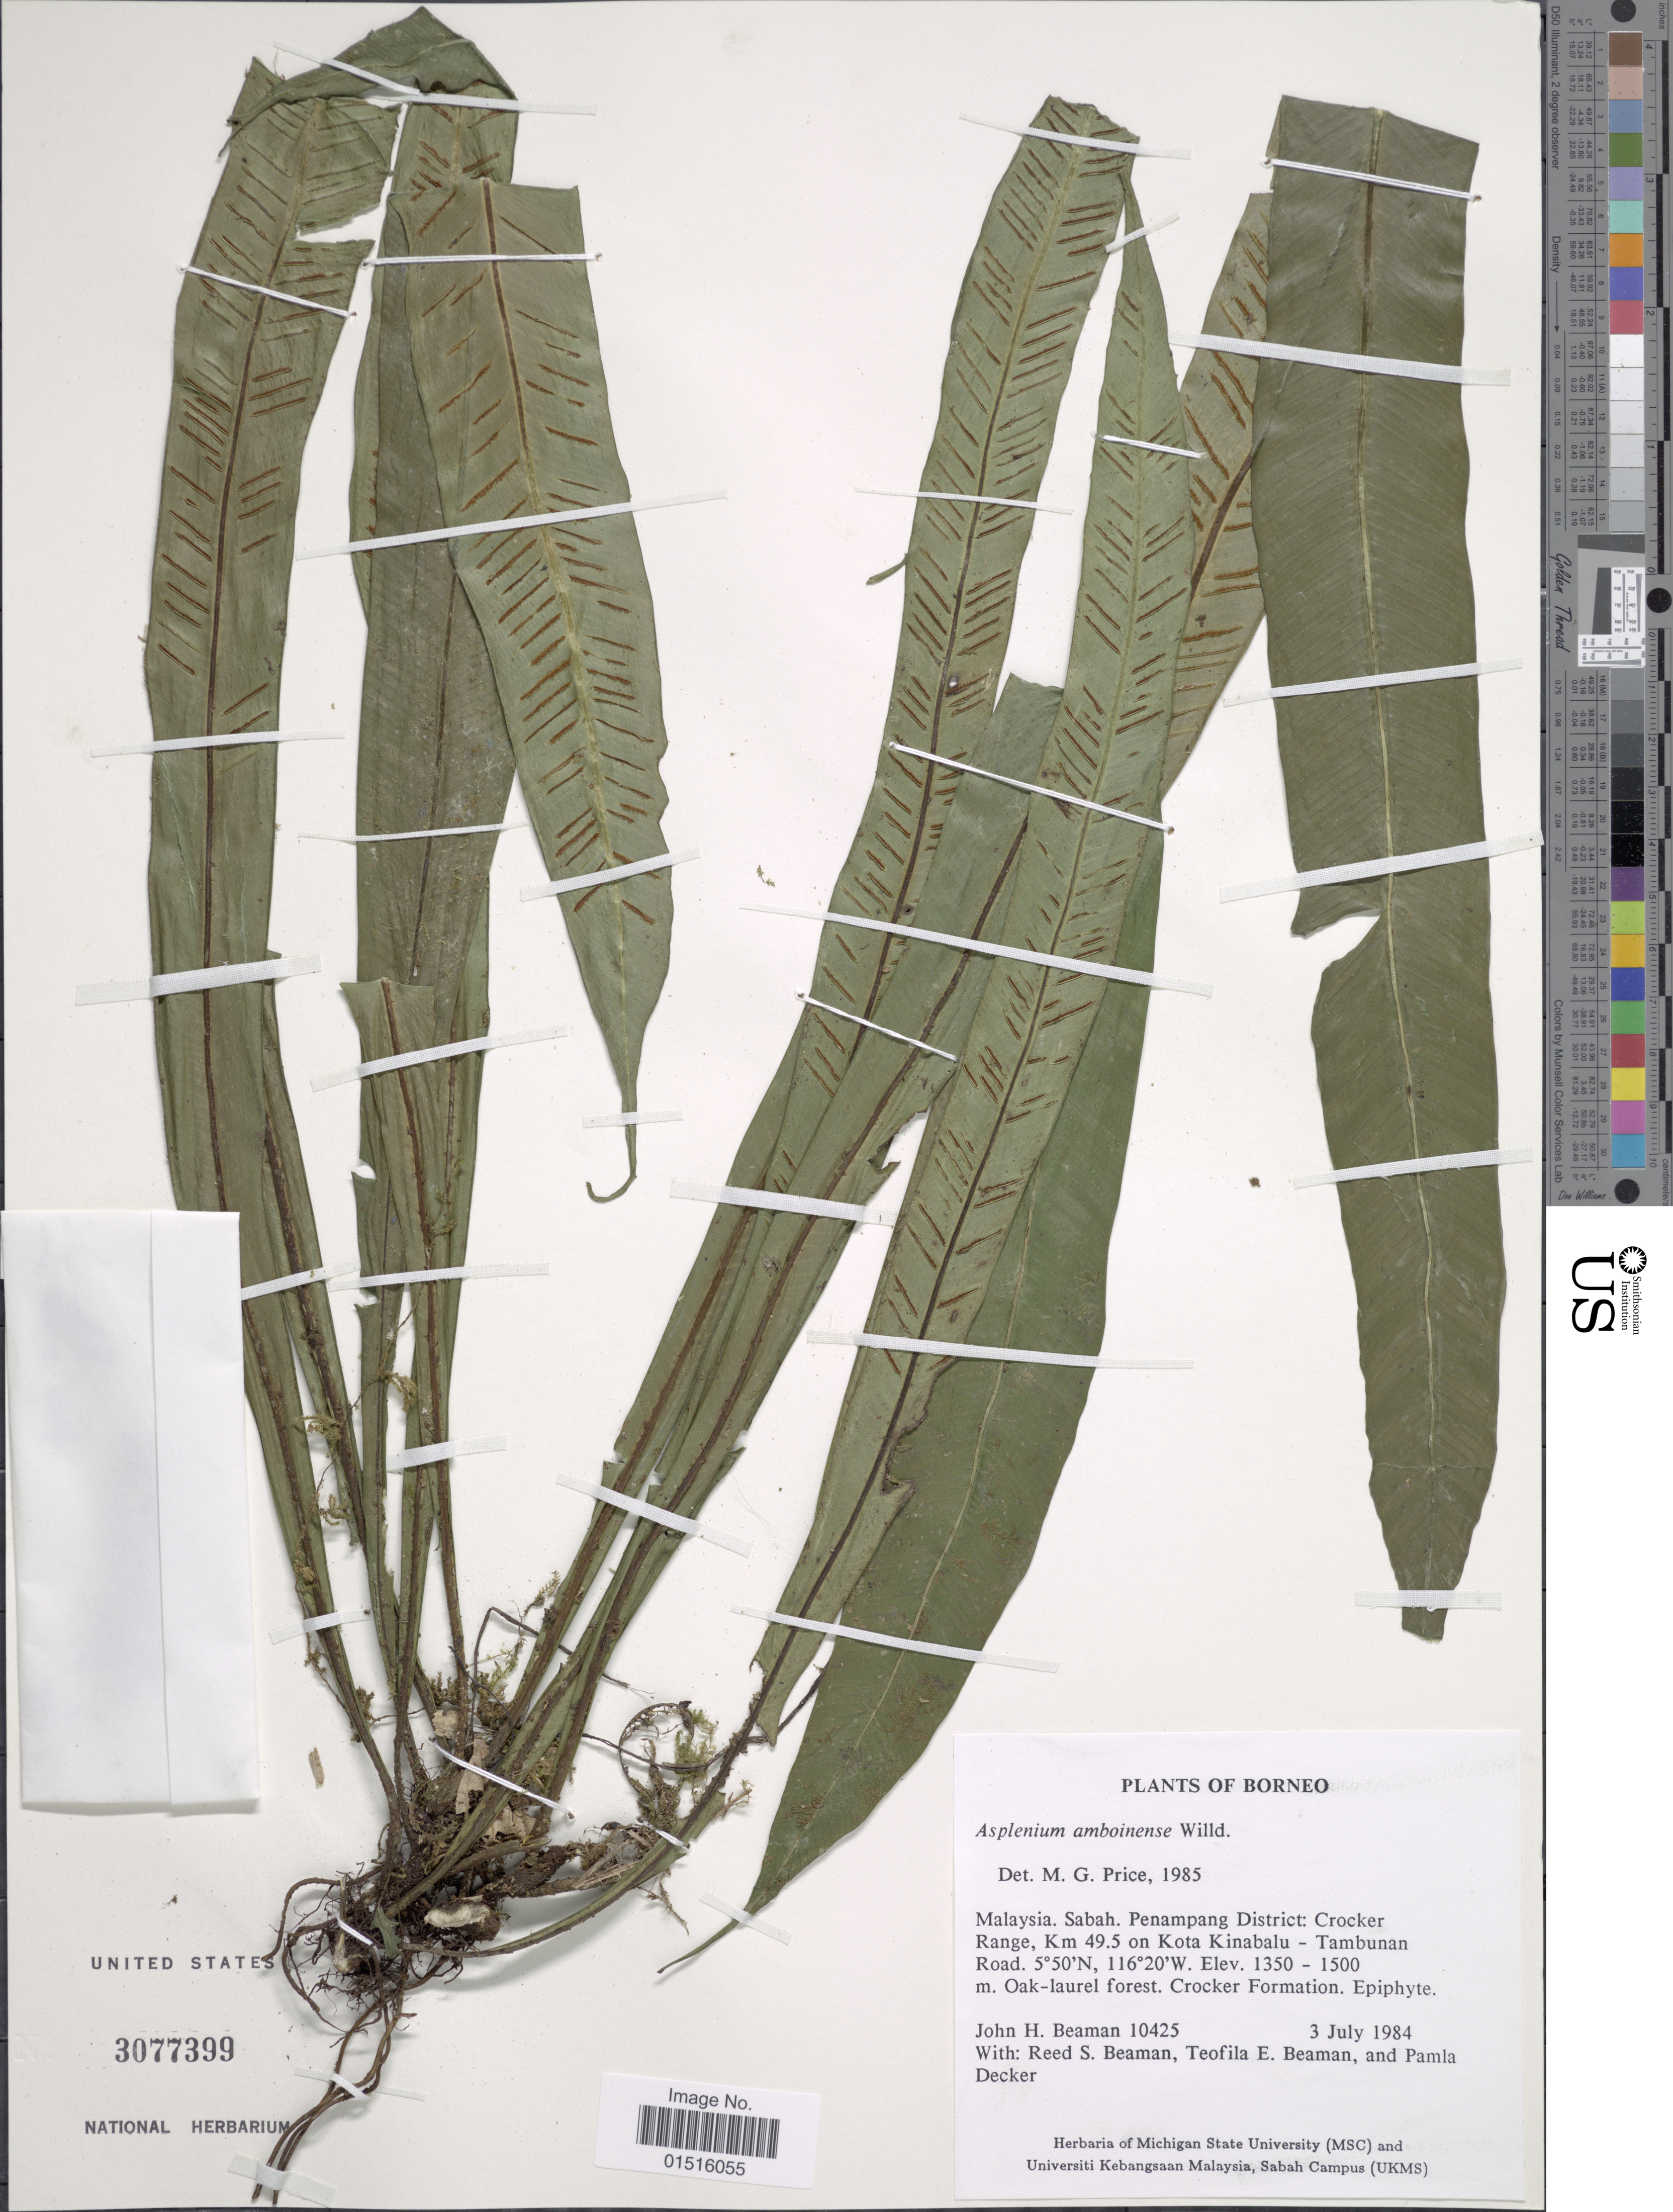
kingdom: Plantae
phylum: Tracheophyta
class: Polypodiopsida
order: Polypodiales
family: Aspleniaceae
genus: Asplenium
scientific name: Asplenium amboinense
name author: Willd.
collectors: J. H. Beaman, R. S. Beaman, T. E. Beaman & P. Decker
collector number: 10425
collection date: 1984-07-03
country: Malaysia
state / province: Sabah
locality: Borneo, Sabah, Penampang District: Crocker Range, km 49.5 on Kota Kinabalu - Tambunan Road. Oak - laurel forest.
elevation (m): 1350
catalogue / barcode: US 3077399